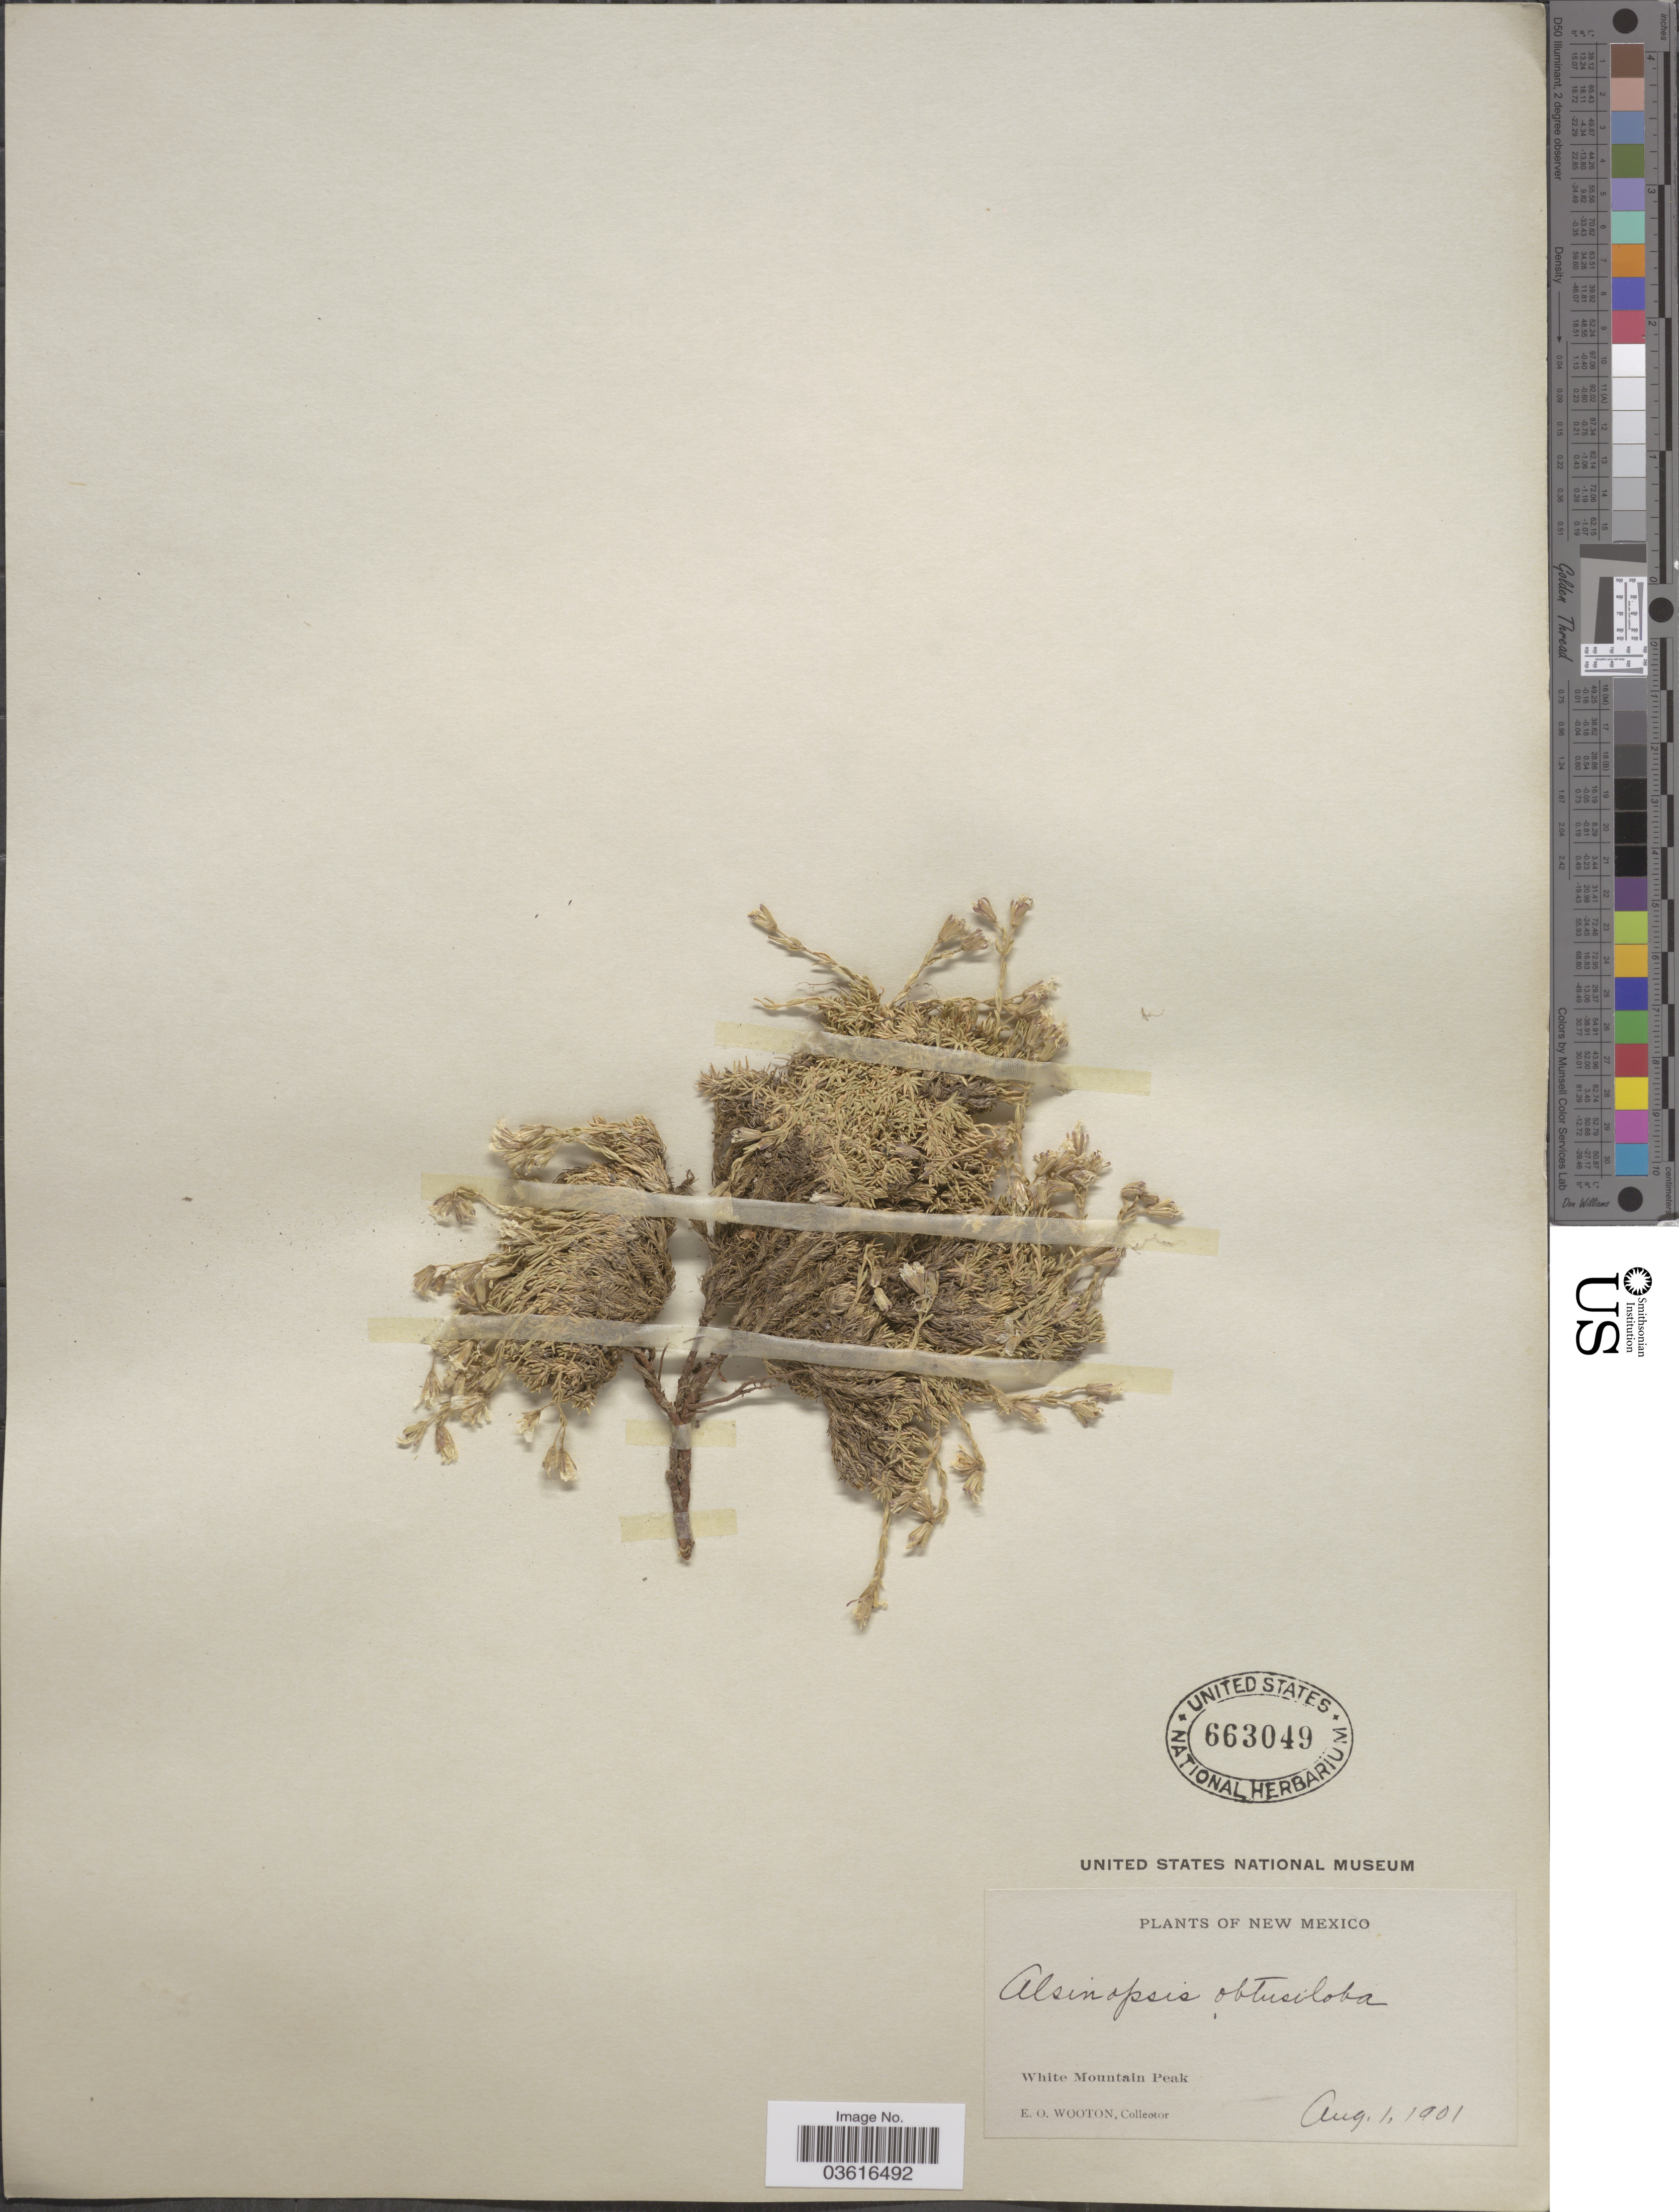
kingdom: Plantae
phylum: Tracheophyta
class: Magnoliopsida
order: Caryophyllales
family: Caryophyllaceae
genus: Cherleria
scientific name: Cherleria obtusiloba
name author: (Rydb.) A.J. Moore & Dillenb.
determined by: Strong, M. T., (US), Smithsonian Institution - National Museum of Natural History (UNITED STATES)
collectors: E. O. Wooton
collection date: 1901-08-01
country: United States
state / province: New Mexico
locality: White Mountain Peak.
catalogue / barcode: US 663049